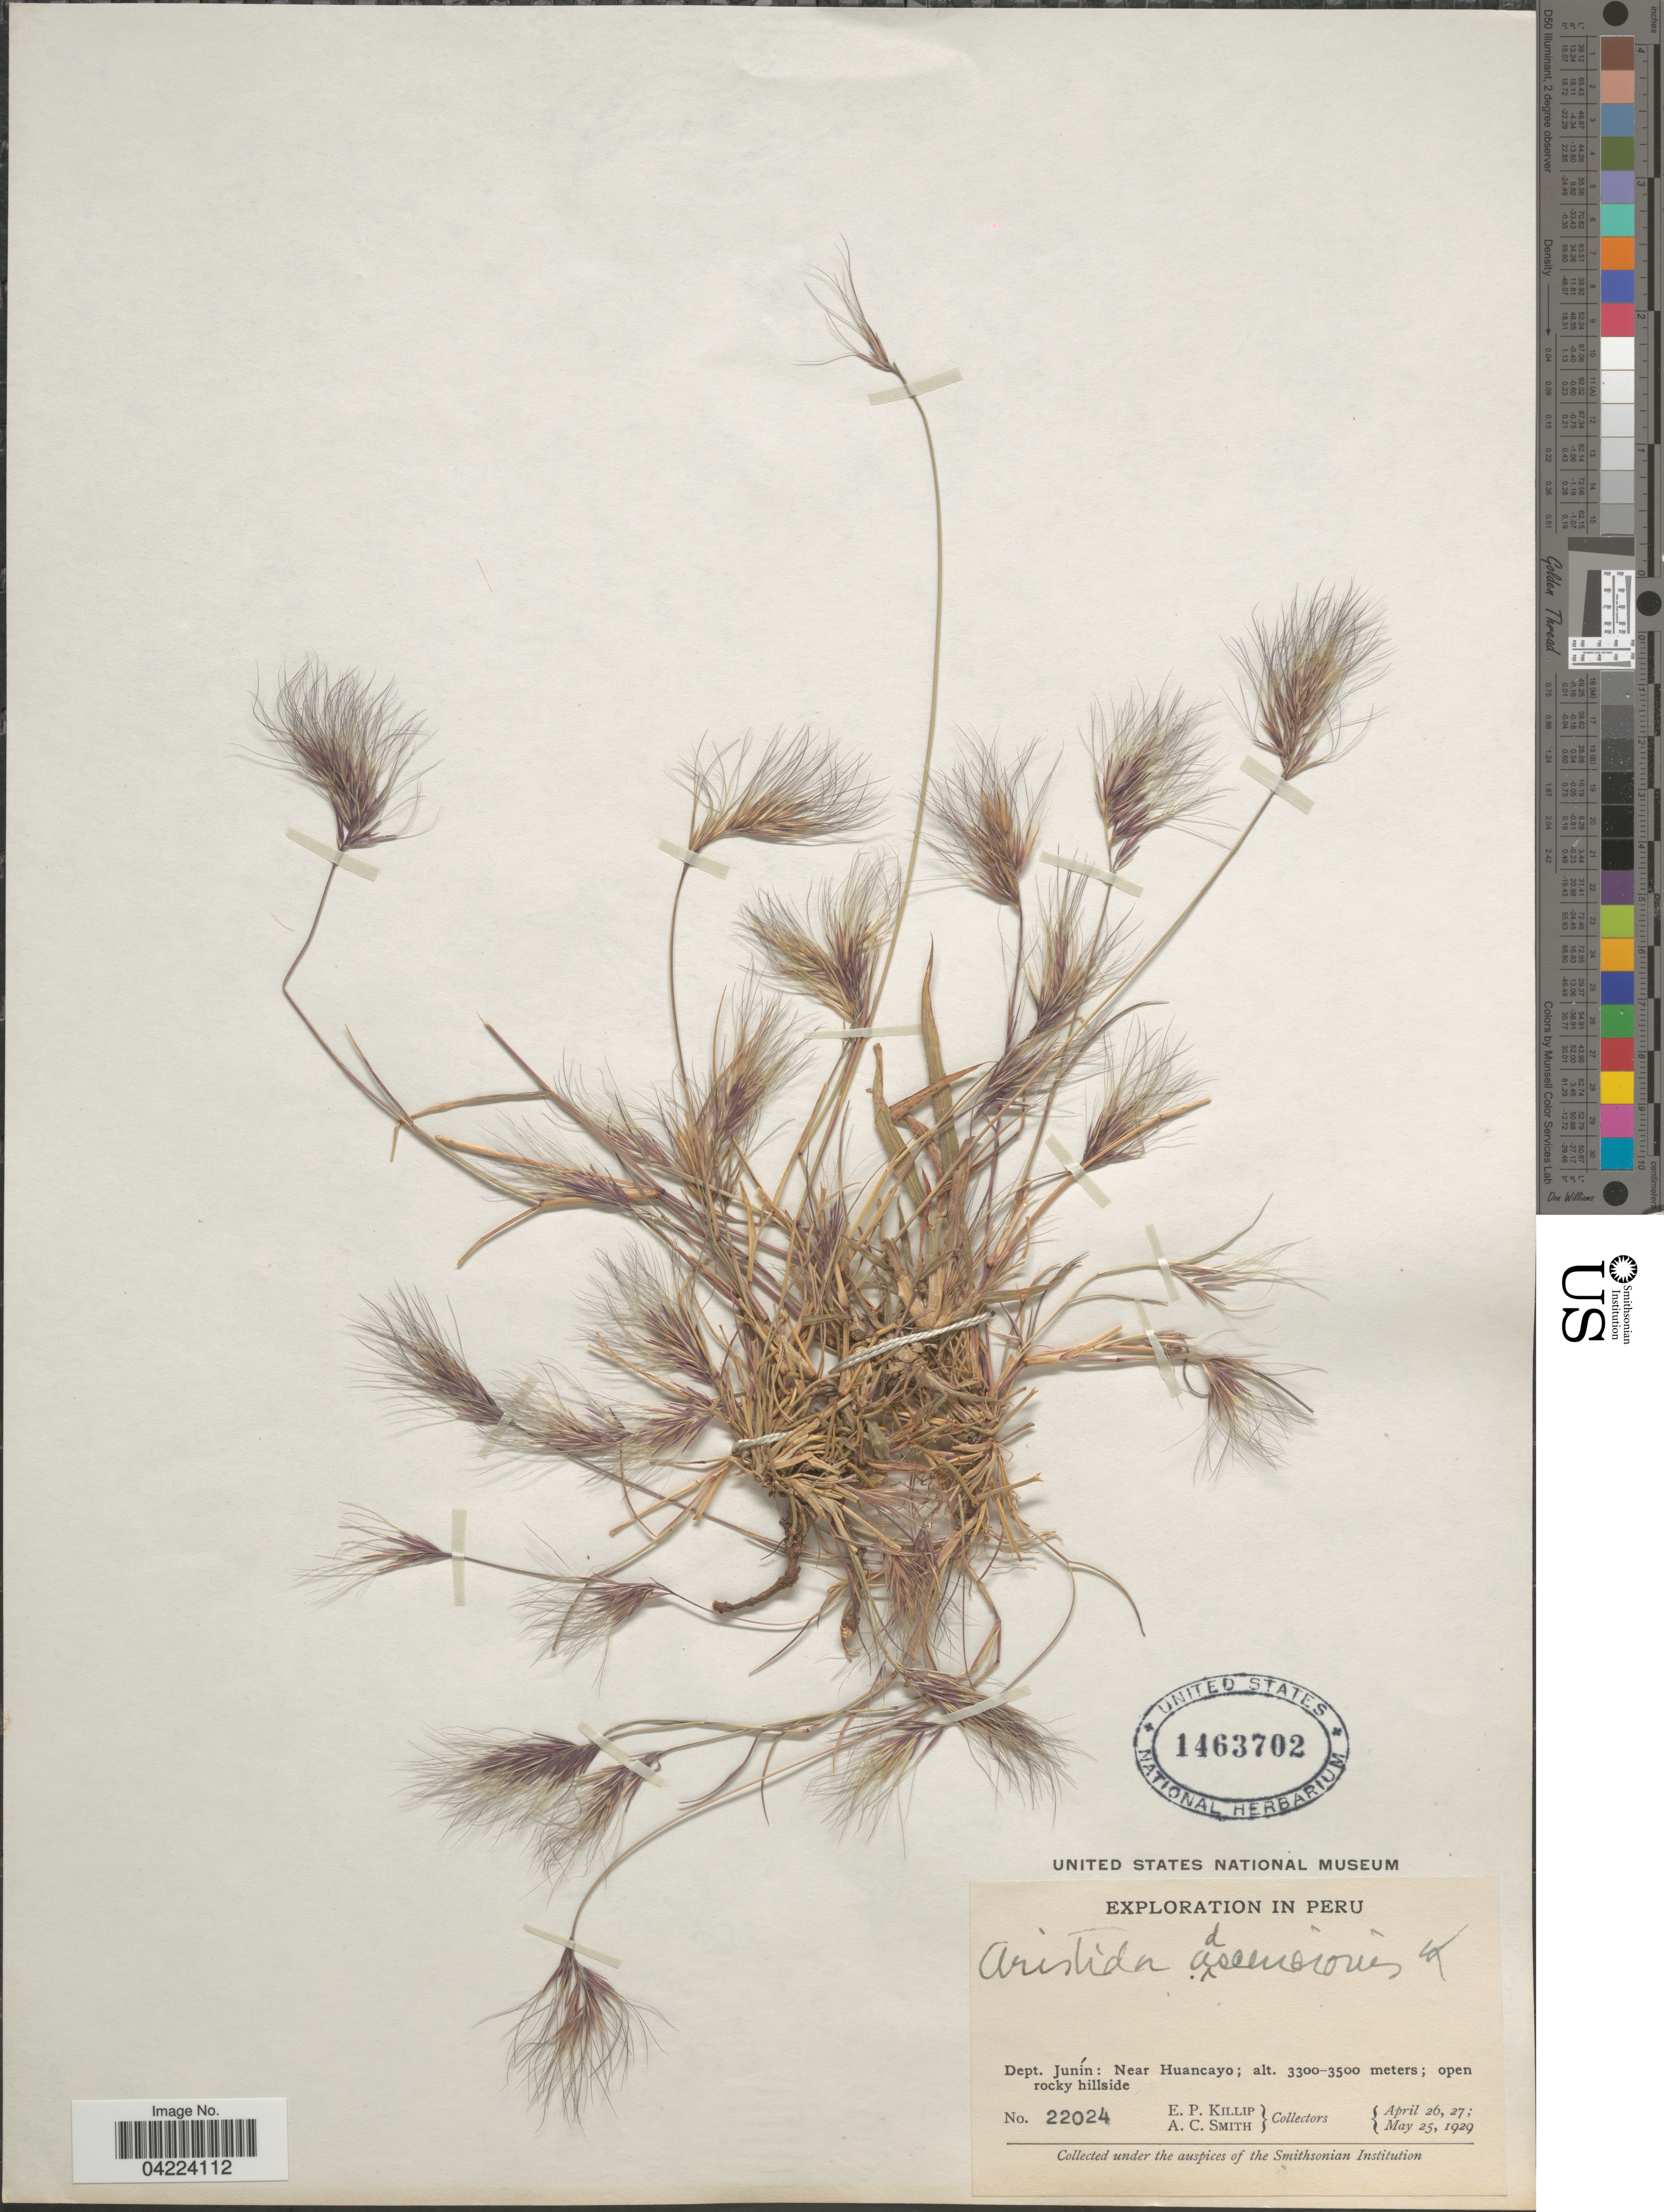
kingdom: Plantae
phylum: Tracheophyta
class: Liliopsida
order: Poales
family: Poaceae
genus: Aristida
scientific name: Aristida adscensionis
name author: L.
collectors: E. P. Killip & A. C. Smith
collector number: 22024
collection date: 1929-04-26/1929-05-25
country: Peru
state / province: Junín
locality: Dept. Junín: Near Huancayo.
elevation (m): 3300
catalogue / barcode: US 1463702